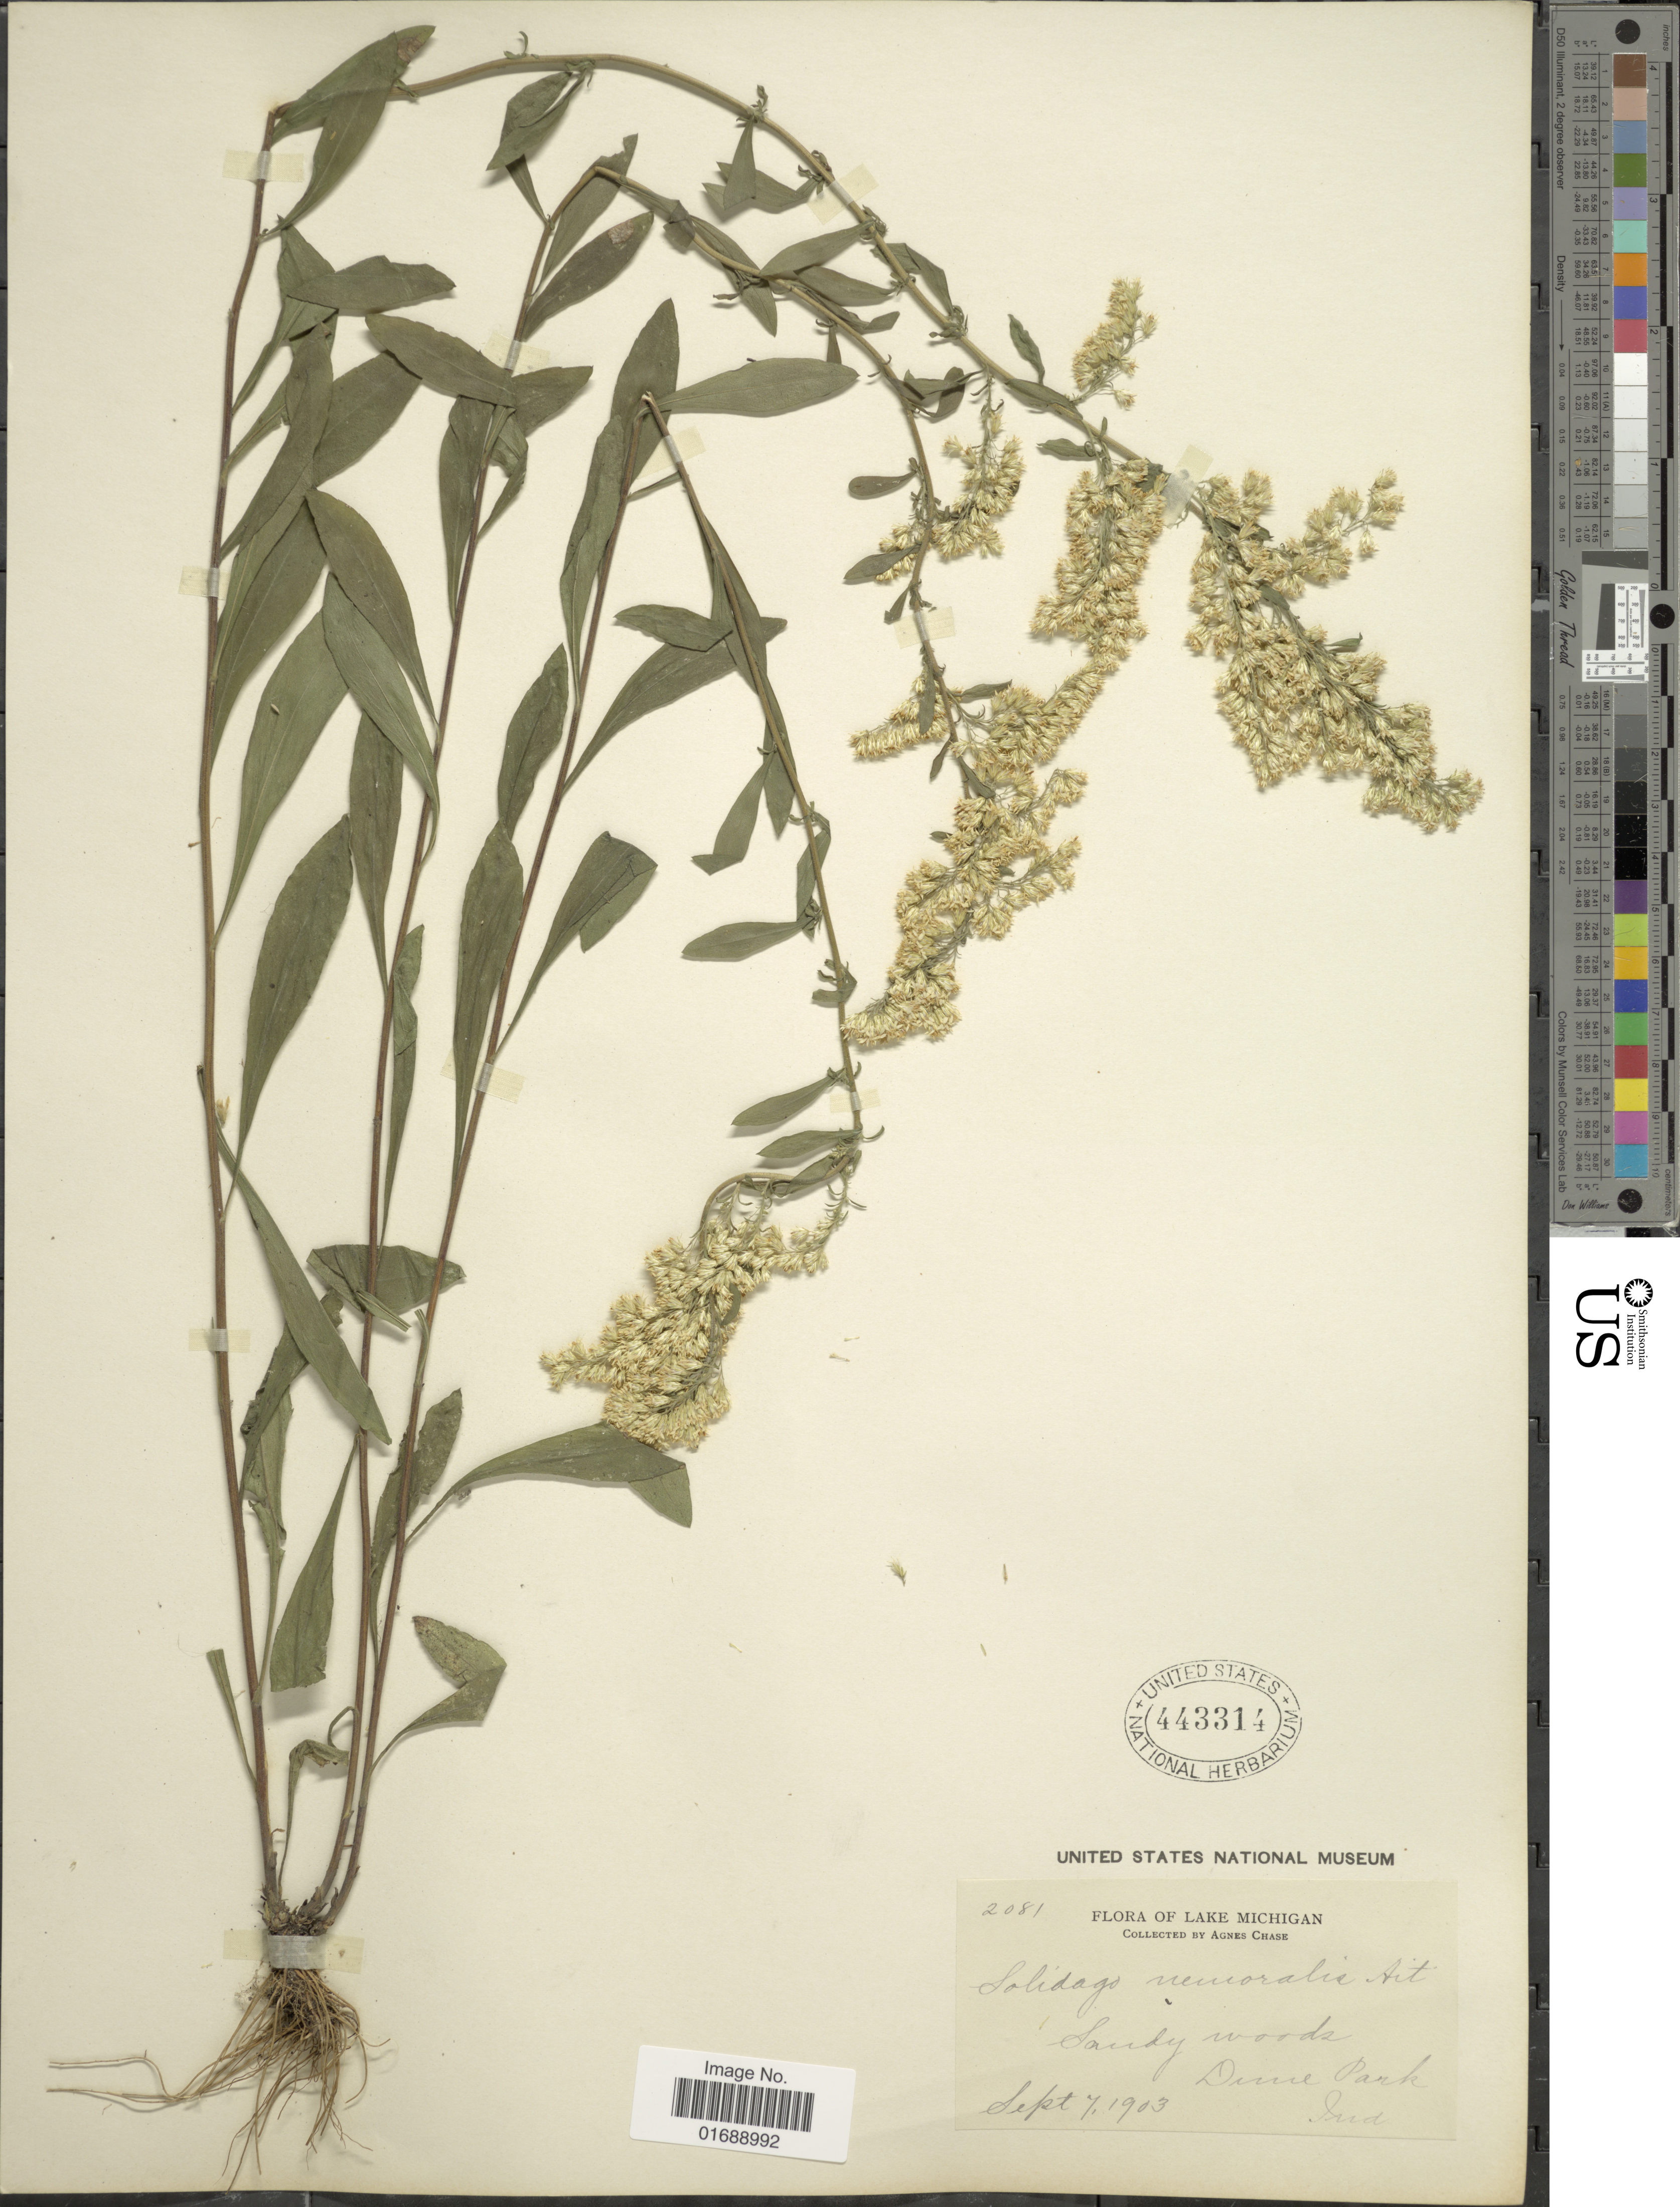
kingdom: Plantae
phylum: Tracheophyta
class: Magnoliopsida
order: Asterales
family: Asteraceae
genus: Solidago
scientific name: Solidago nemoralis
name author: Aiton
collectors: A. Chase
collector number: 2081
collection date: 1903-09-07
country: United States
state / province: Indiana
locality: Lake Michigan, Dune Park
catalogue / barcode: US 443314